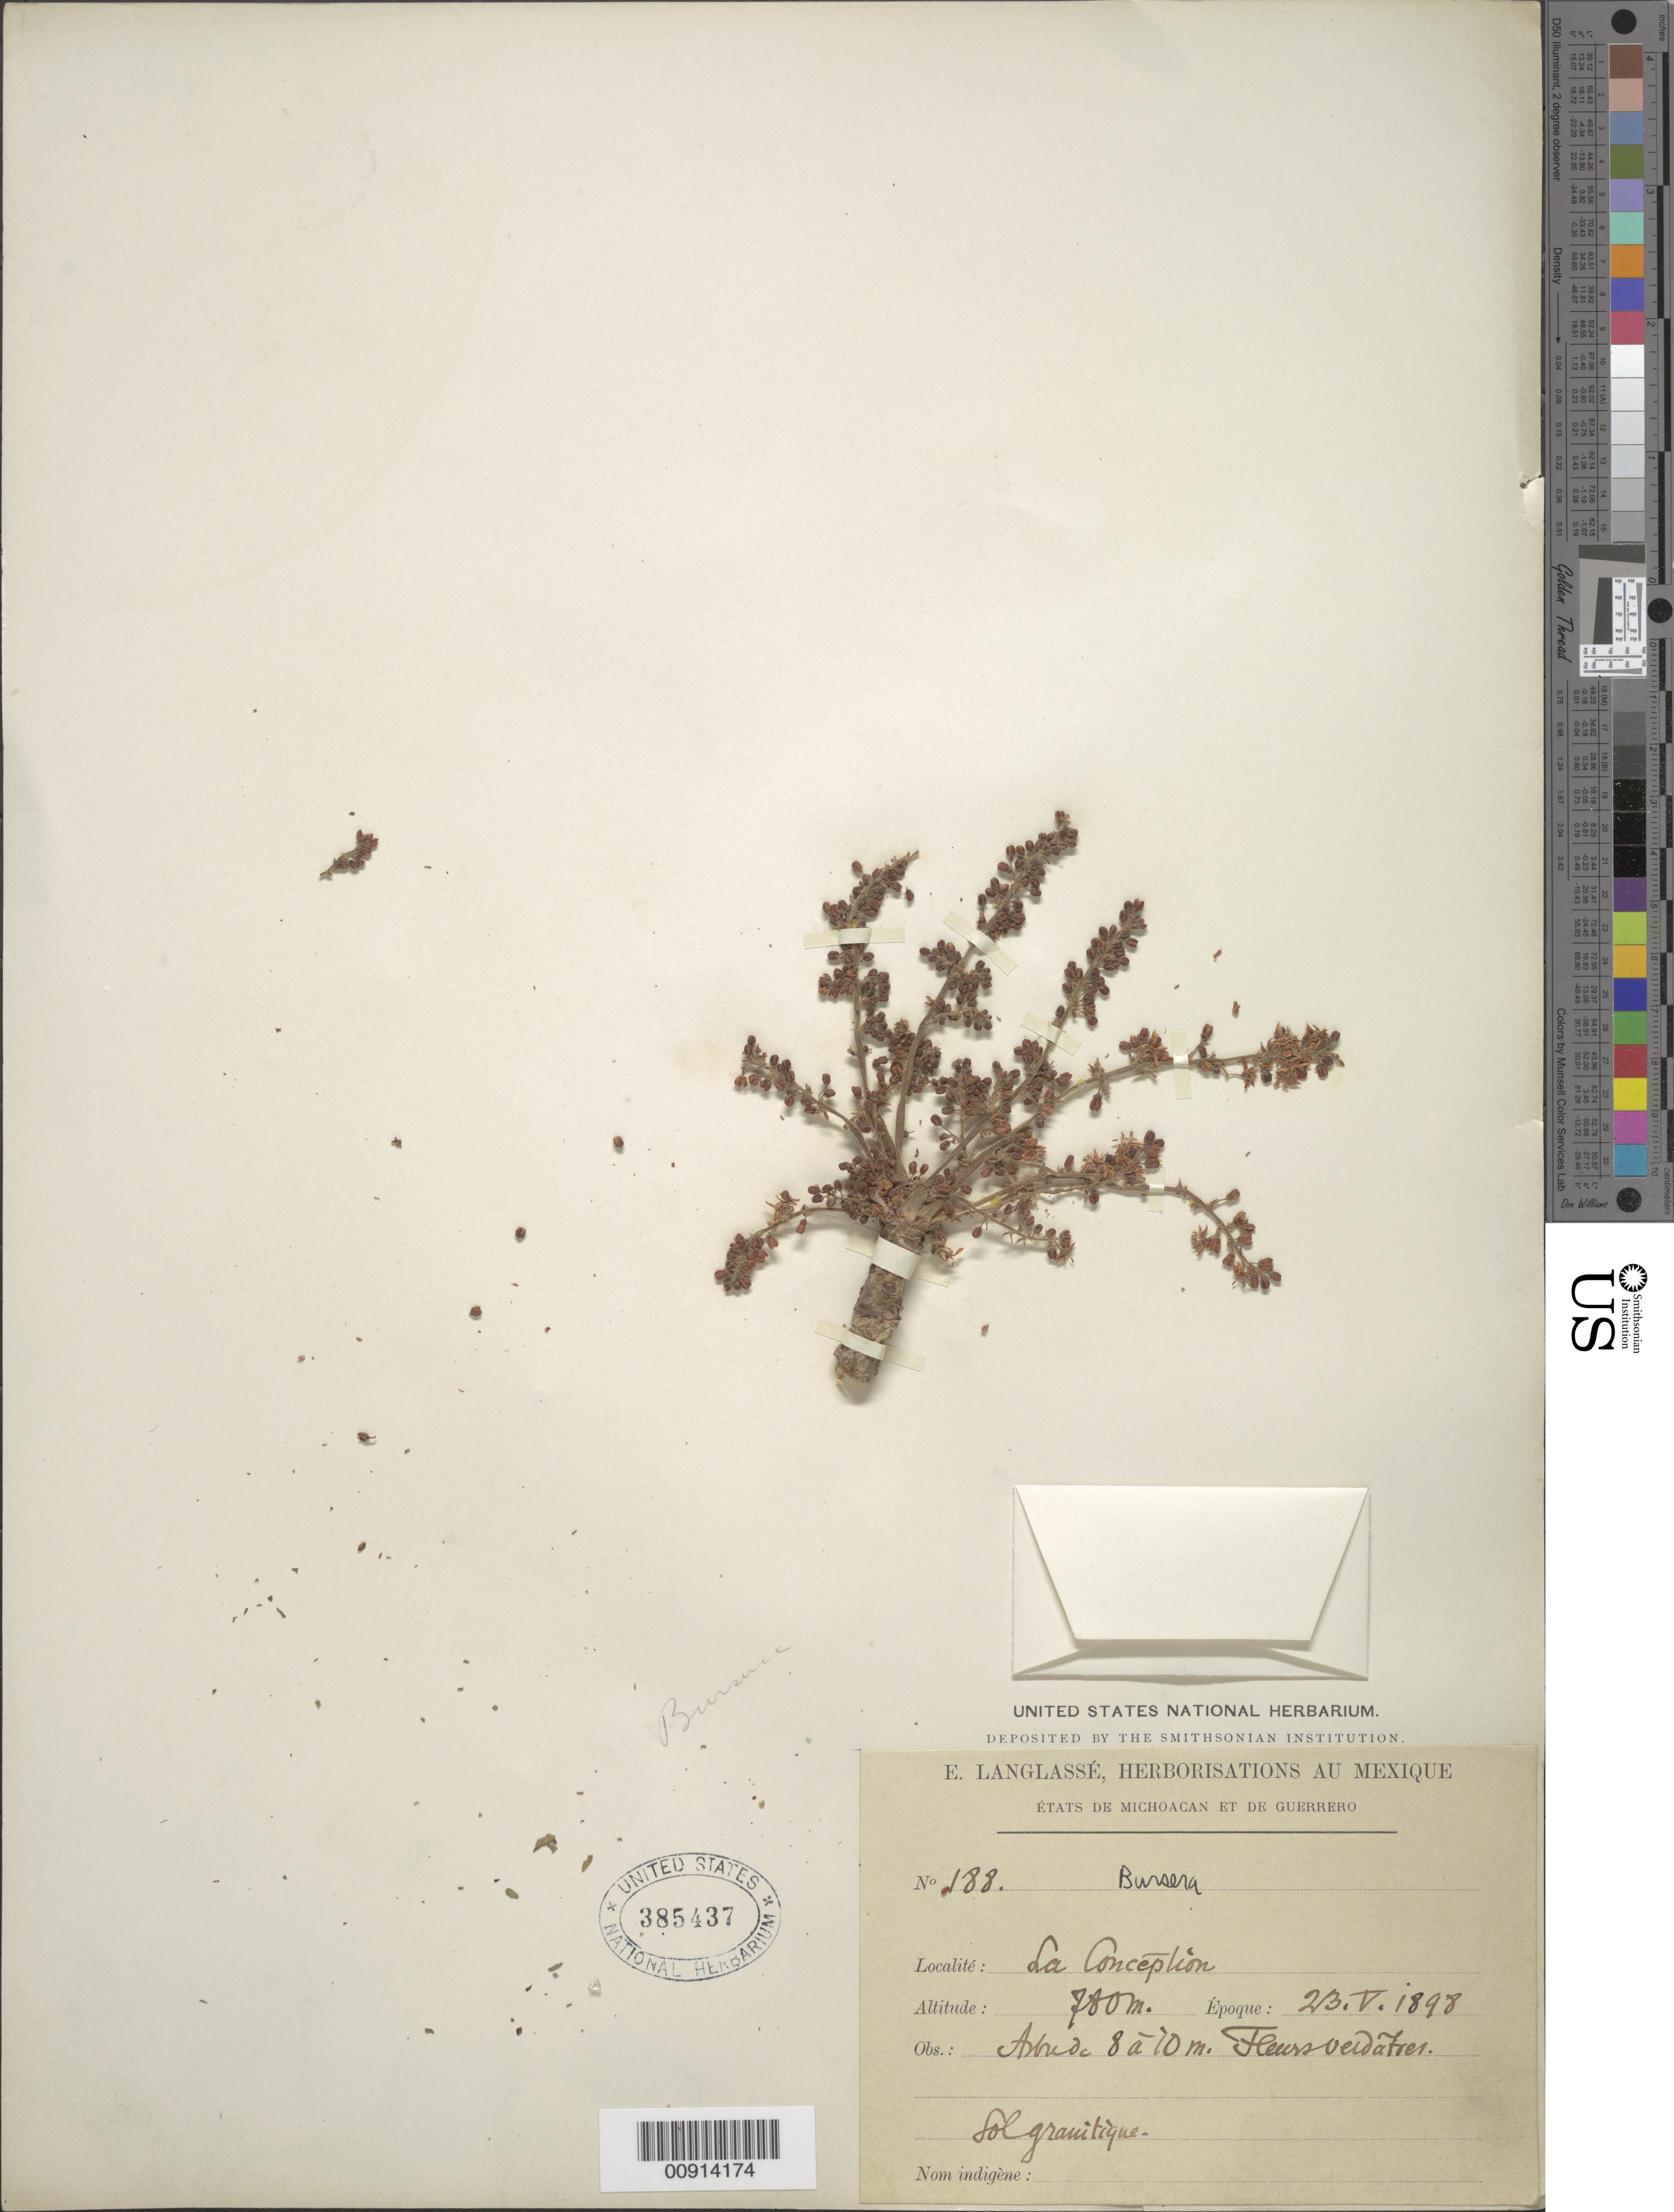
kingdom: Plantae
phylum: Tracheophyta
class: Magnoliopsida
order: Sapindales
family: Burseraceae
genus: Bursera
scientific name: Bursera sp.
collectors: E. Langlassé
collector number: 188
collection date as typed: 02 May 1898 to 03 May 1898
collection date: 1898-05-02/1898-05-03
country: Mexico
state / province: Guerrero / Michoacán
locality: La Conception, Ètats de Michoacán et de Guerrero.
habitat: Sol granitique.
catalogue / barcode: US 385437